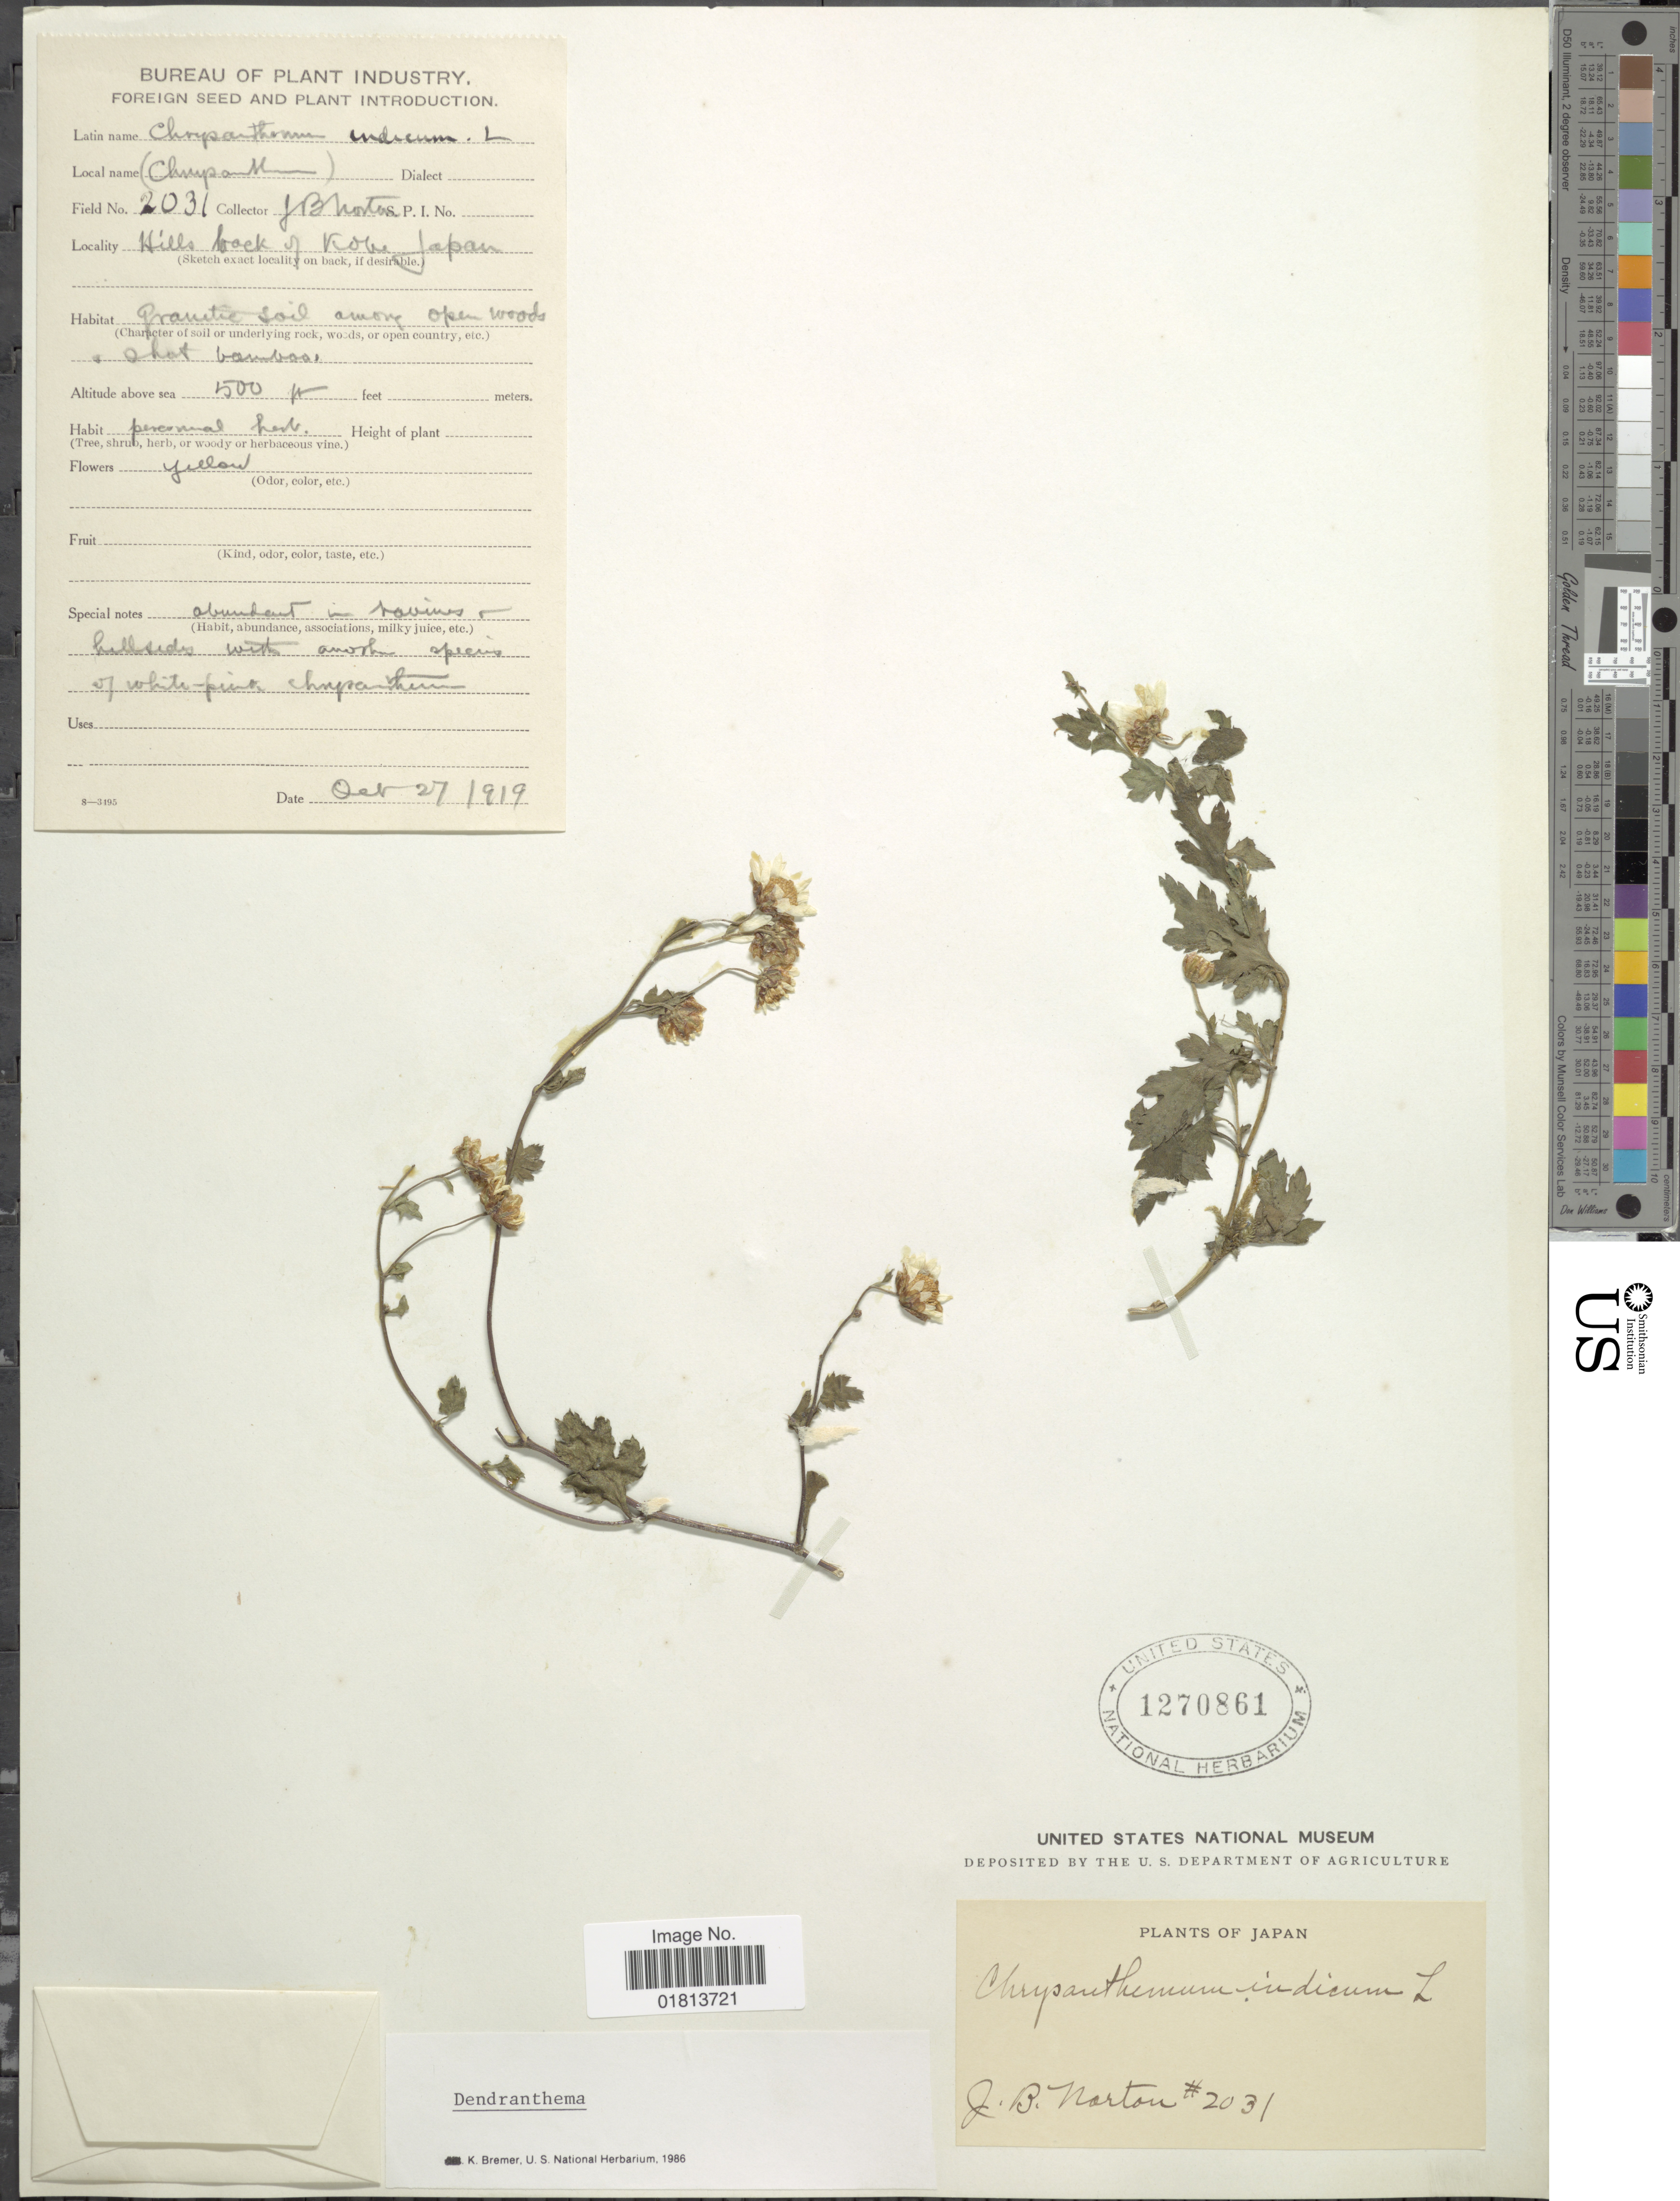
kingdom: Plantae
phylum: Tracheophyta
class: Magnoliopsida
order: Asterales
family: Asteraceae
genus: Dendranthema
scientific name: Dendranthema indicum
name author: (L.) Des Moul.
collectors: J. B. Norton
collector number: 2031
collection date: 1919-10-27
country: Japan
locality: Hills back of Kobe, Japan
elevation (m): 152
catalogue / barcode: US 1270861